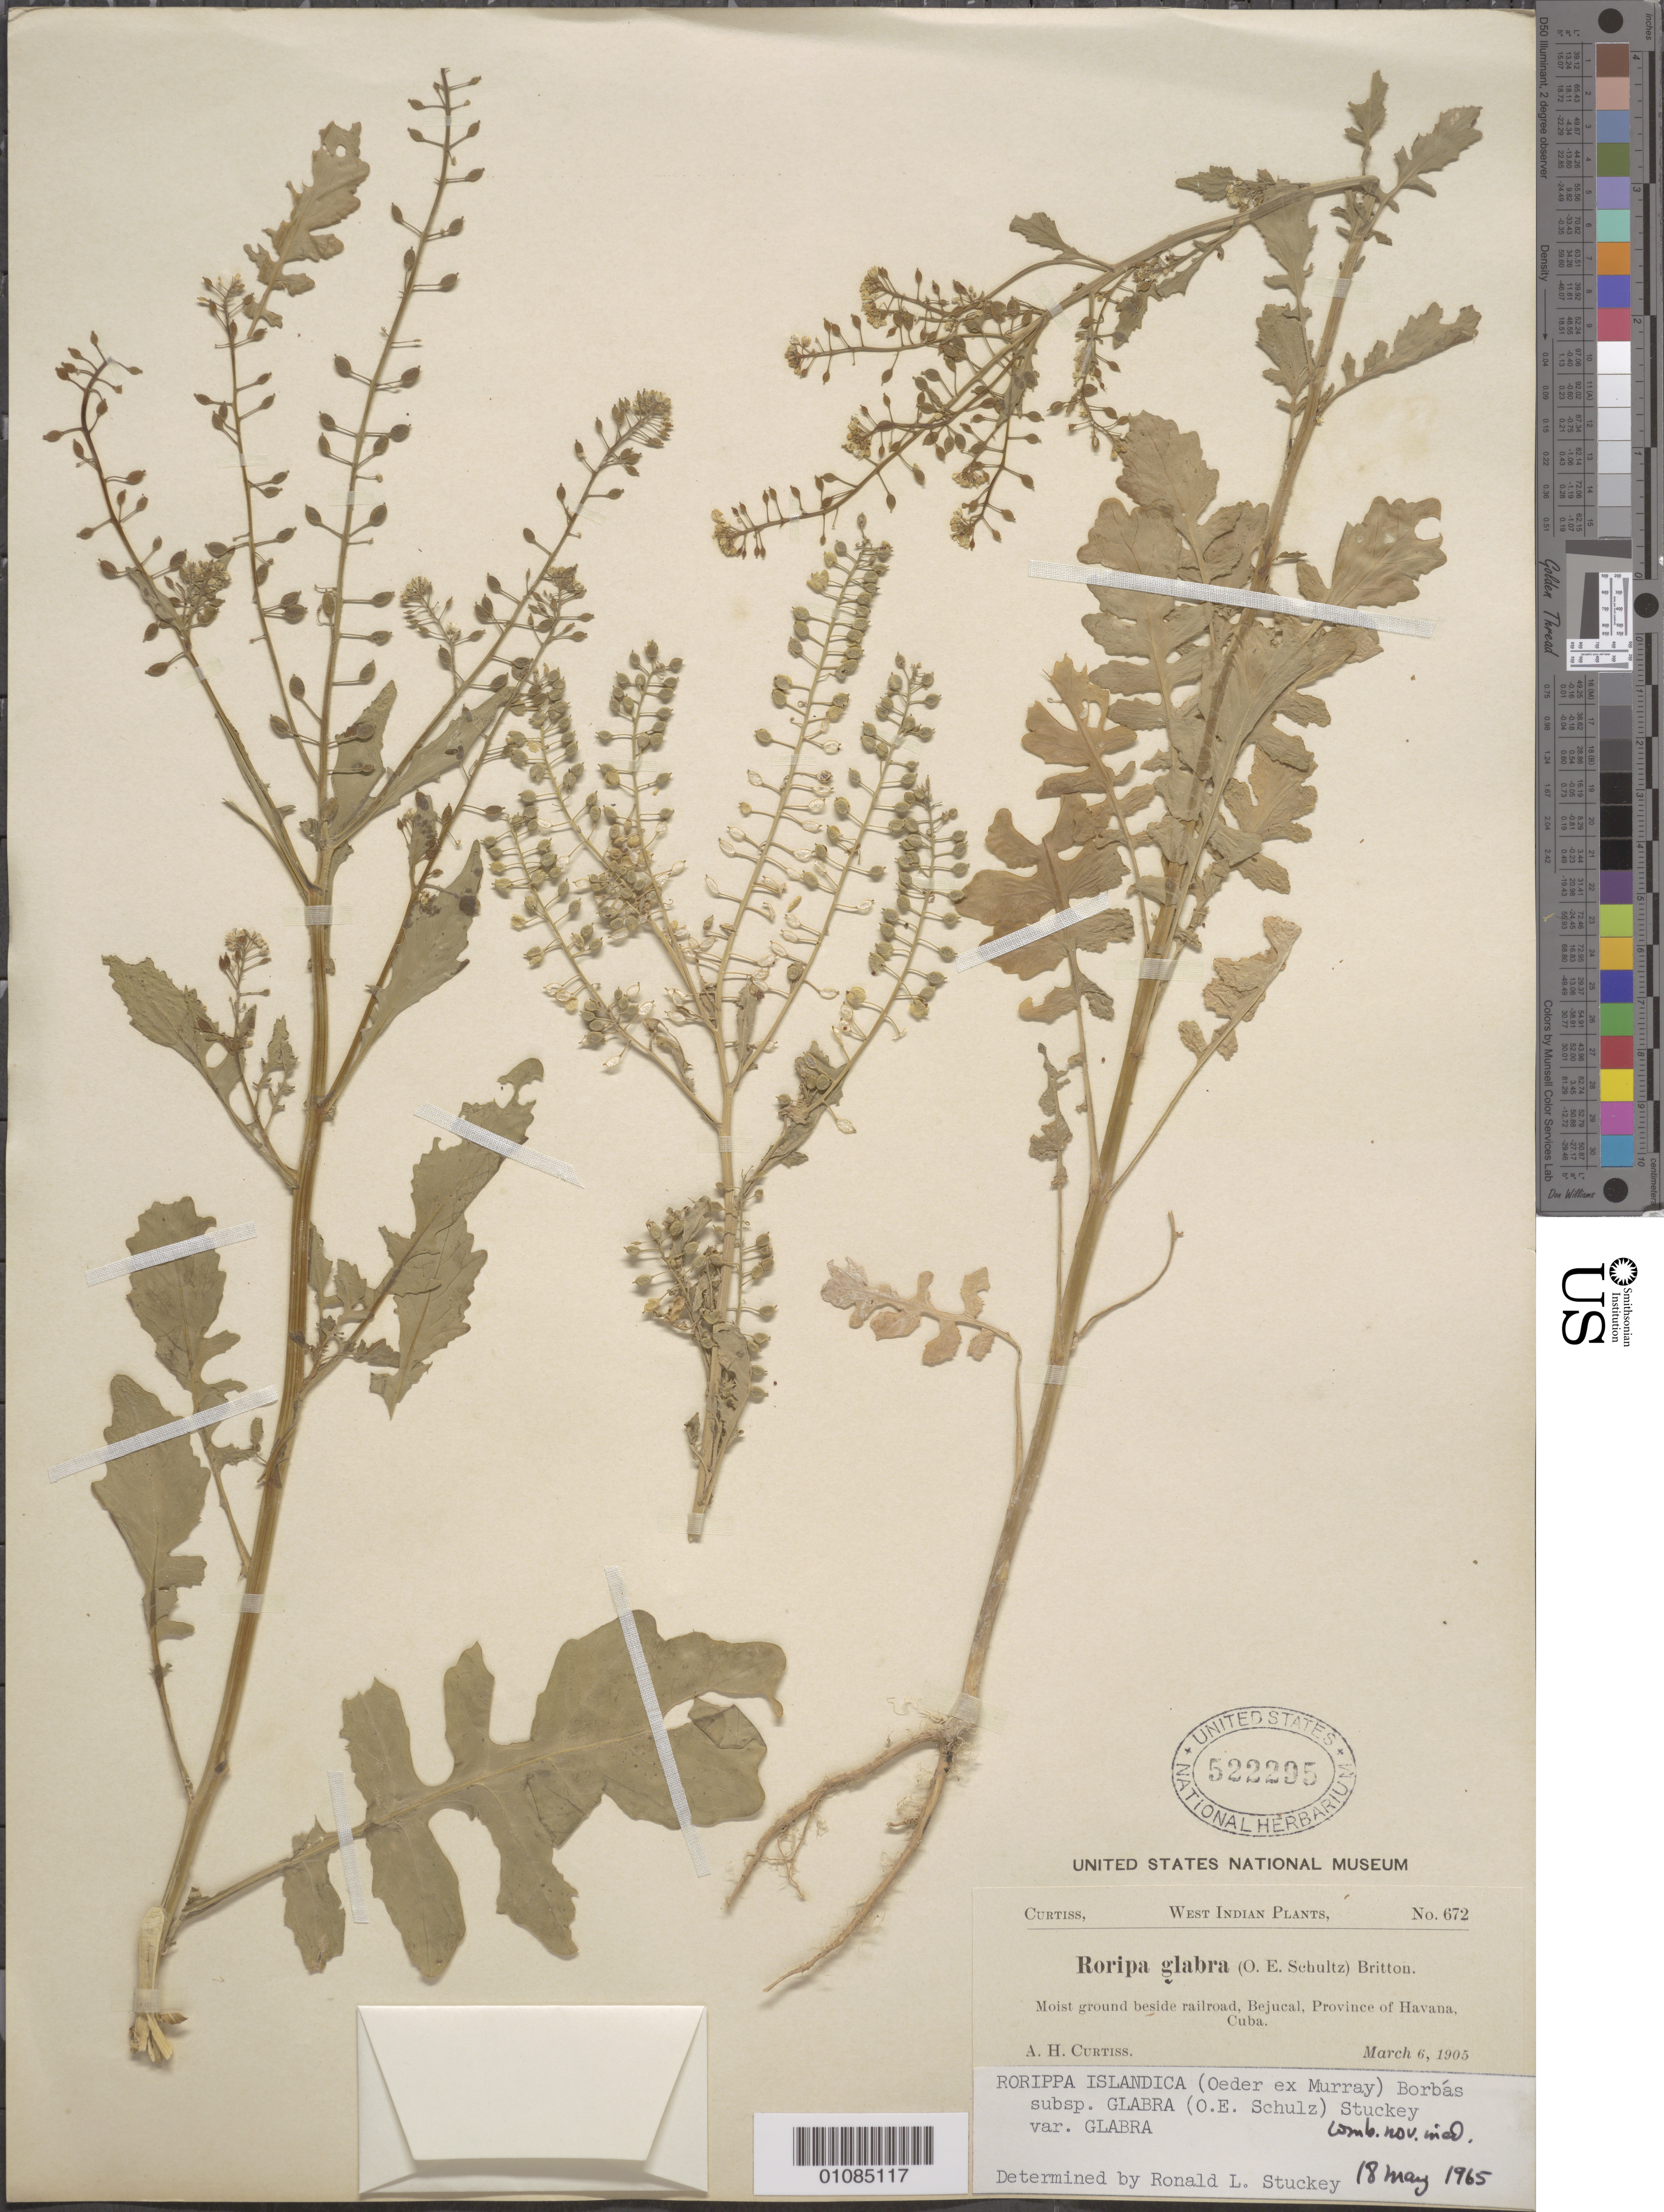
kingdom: Plantae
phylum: Tracheophyta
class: Magnoliopsida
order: Brassicales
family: Brassicaceae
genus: Rorippa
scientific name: Rorippa islandica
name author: (Oeder) Borbás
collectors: A. H. Curtiss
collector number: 672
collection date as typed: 06 Mar 1905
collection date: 1905-03-06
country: Cuba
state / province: La Habana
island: Cuba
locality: Bejucal, beside railroad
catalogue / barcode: US 522205